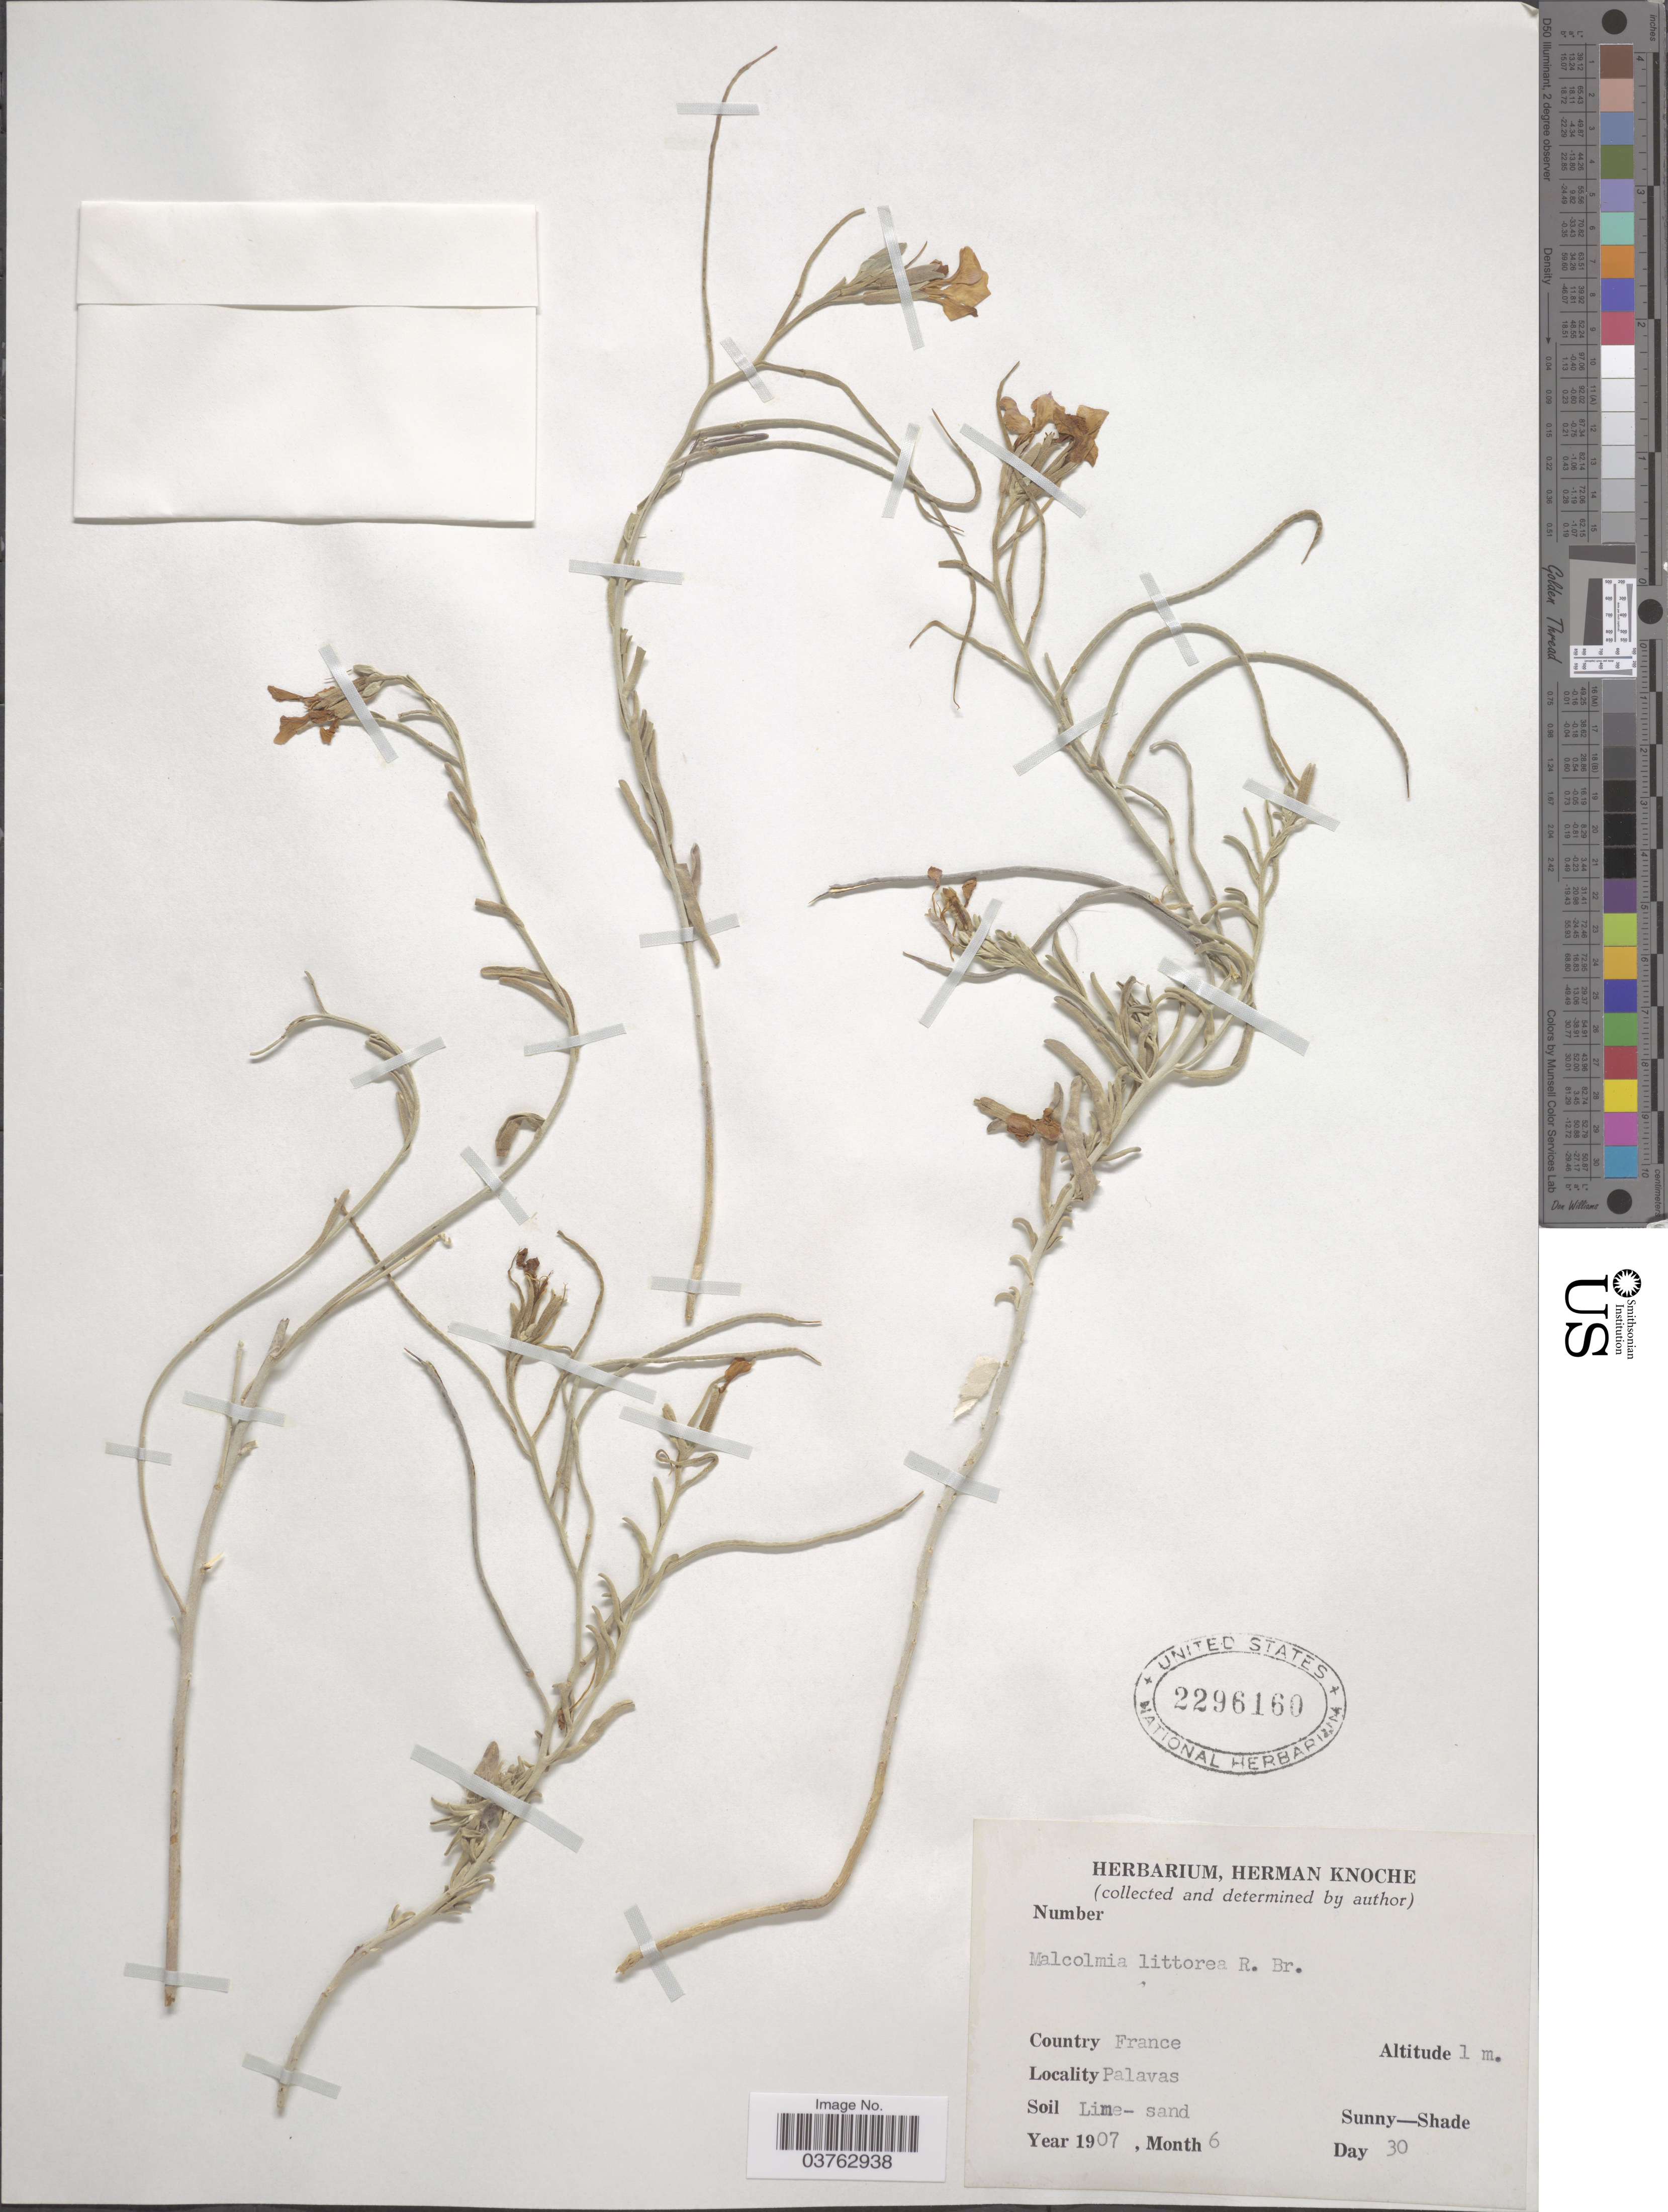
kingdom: Plantae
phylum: Tracheophyta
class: Magnoliopsida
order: Brassicales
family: Brassicaceae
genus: Malcolmia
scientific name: Malcolmia littorea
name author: (L.) W.T. Aiton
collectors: H. Knoche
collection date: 1907-06-30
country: France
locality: Palavas.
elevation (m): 1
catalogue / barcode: US 2296160